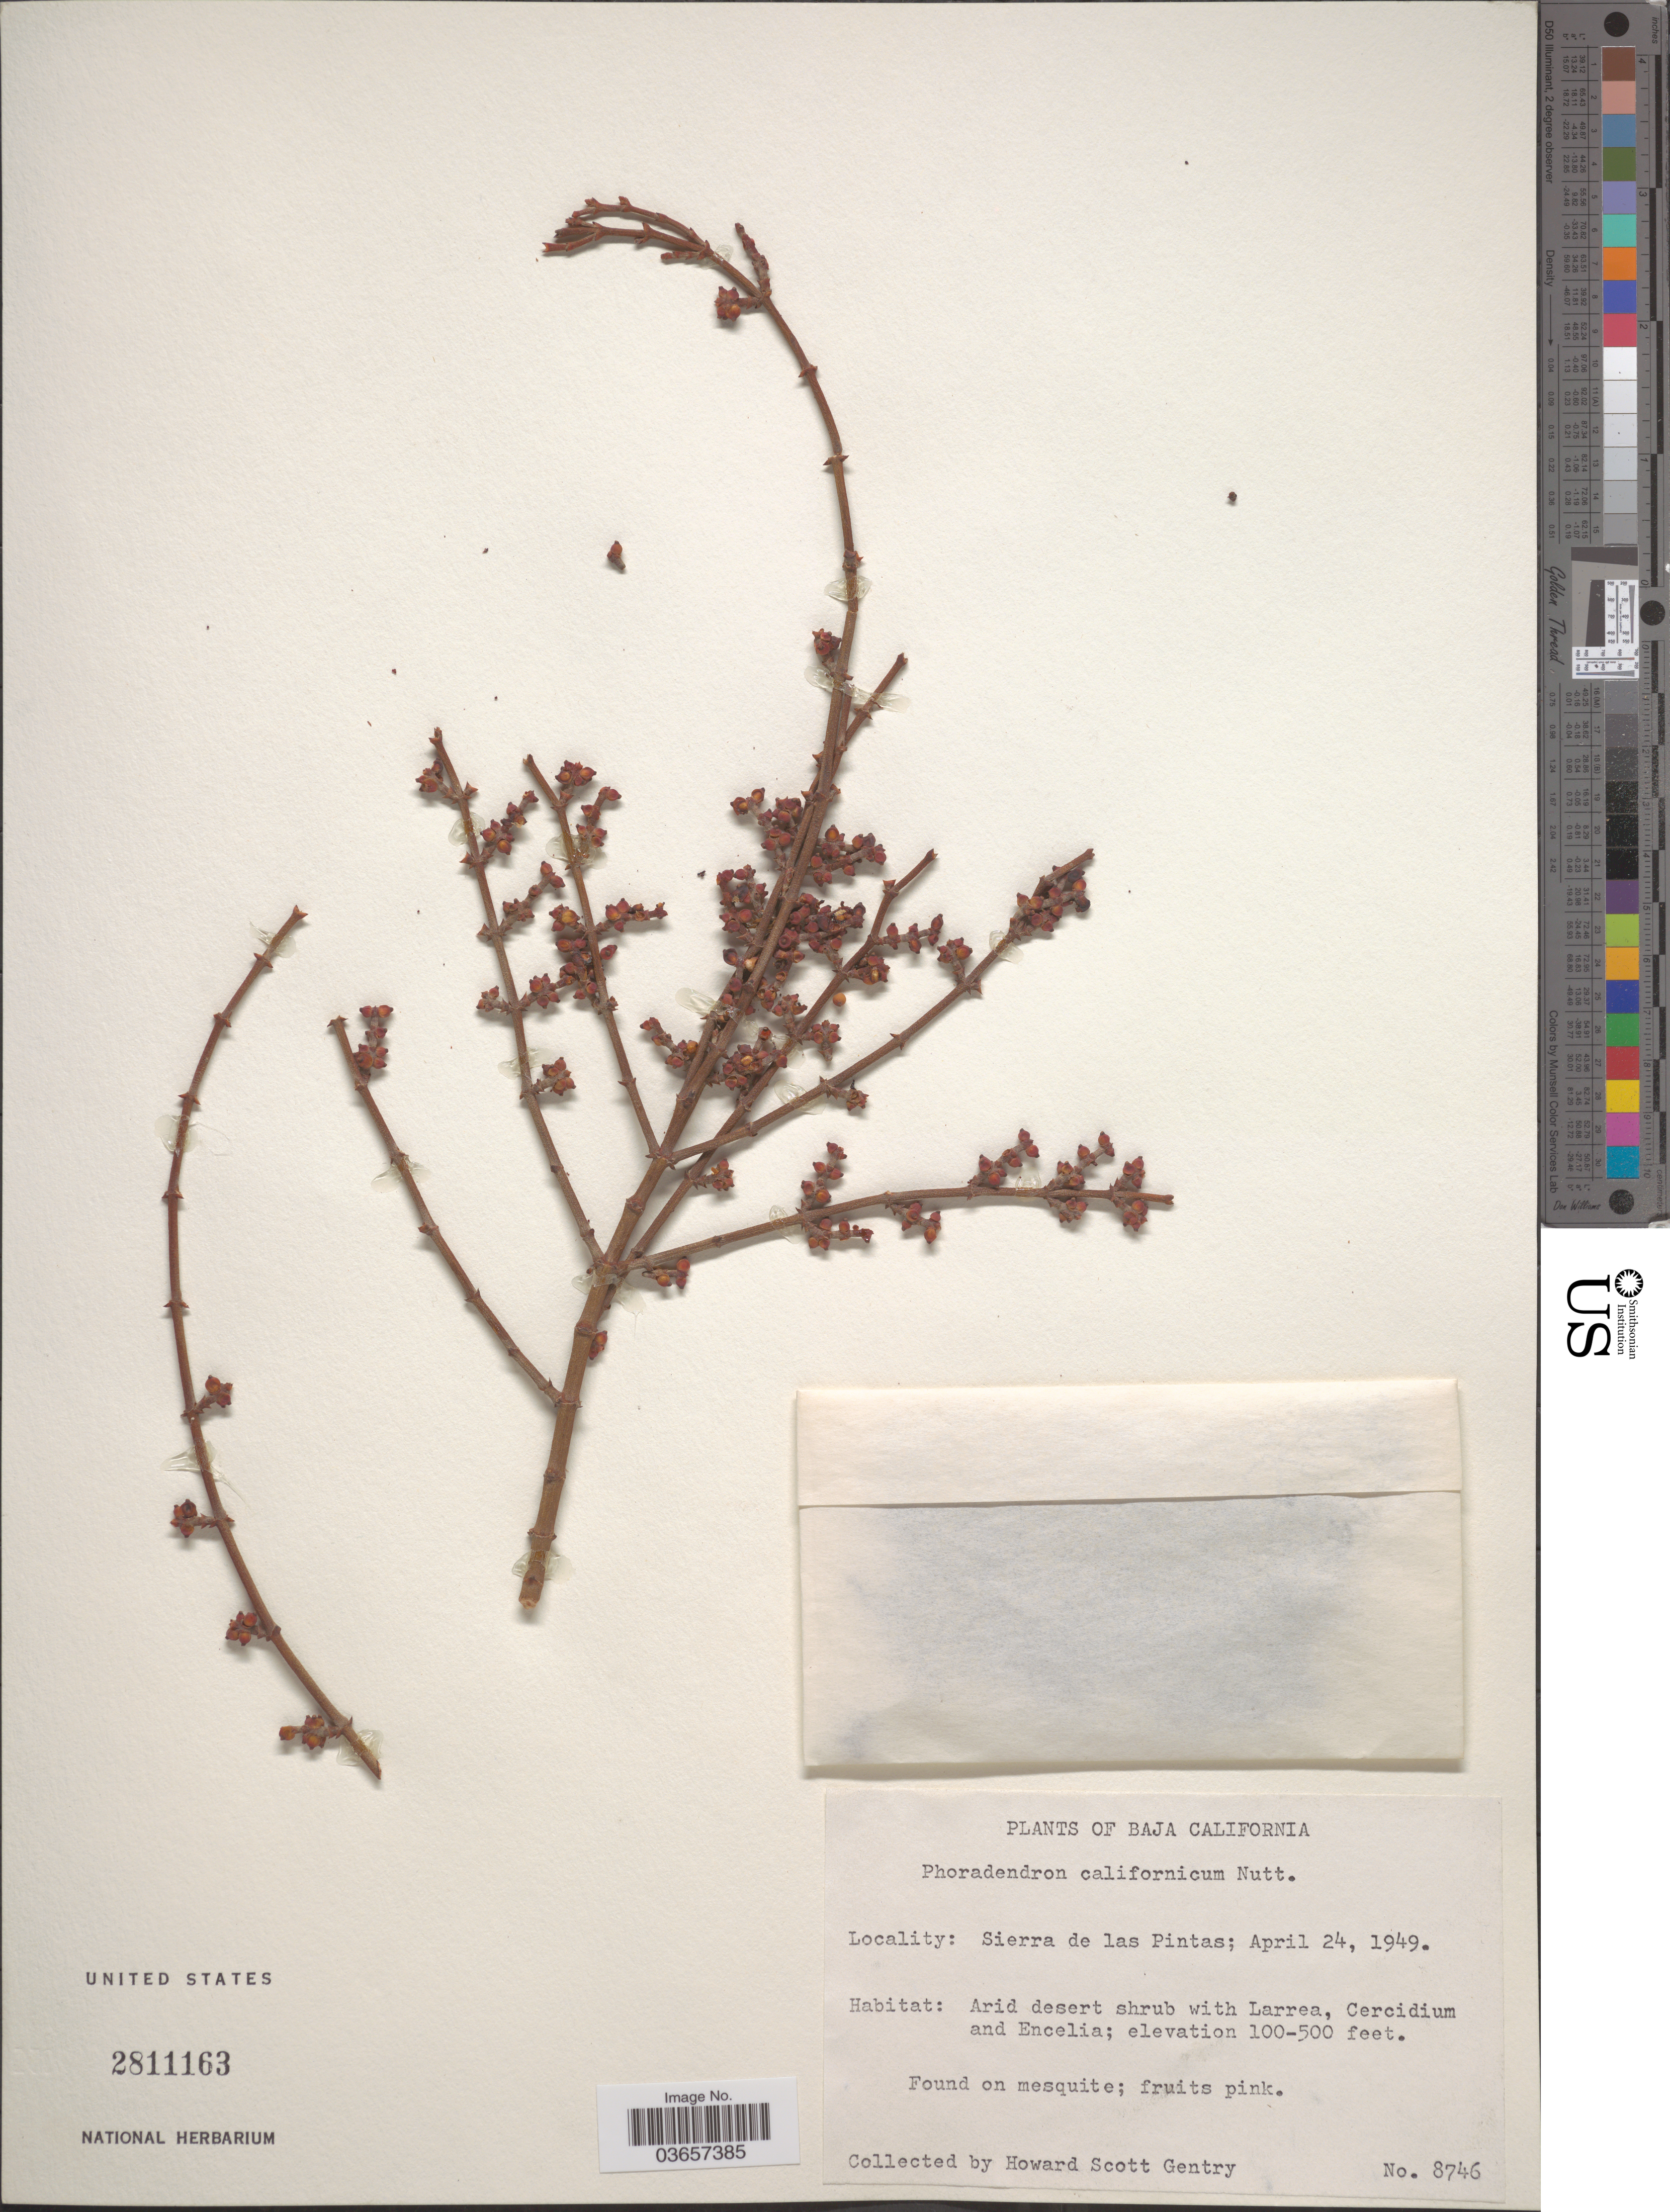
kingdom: Plantae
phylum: Tracheophyta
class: Magnoliopsida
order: Santalales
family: Viscaceae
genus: Phoradendron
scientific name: Phoradendron californicum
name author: Nutt.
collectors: H. S. Gentry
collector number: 8746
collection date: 1949-04-24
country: Mexico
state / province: Baja California Norte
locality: Sierra de las Pintas.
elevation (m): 30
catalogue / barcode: US 2811163